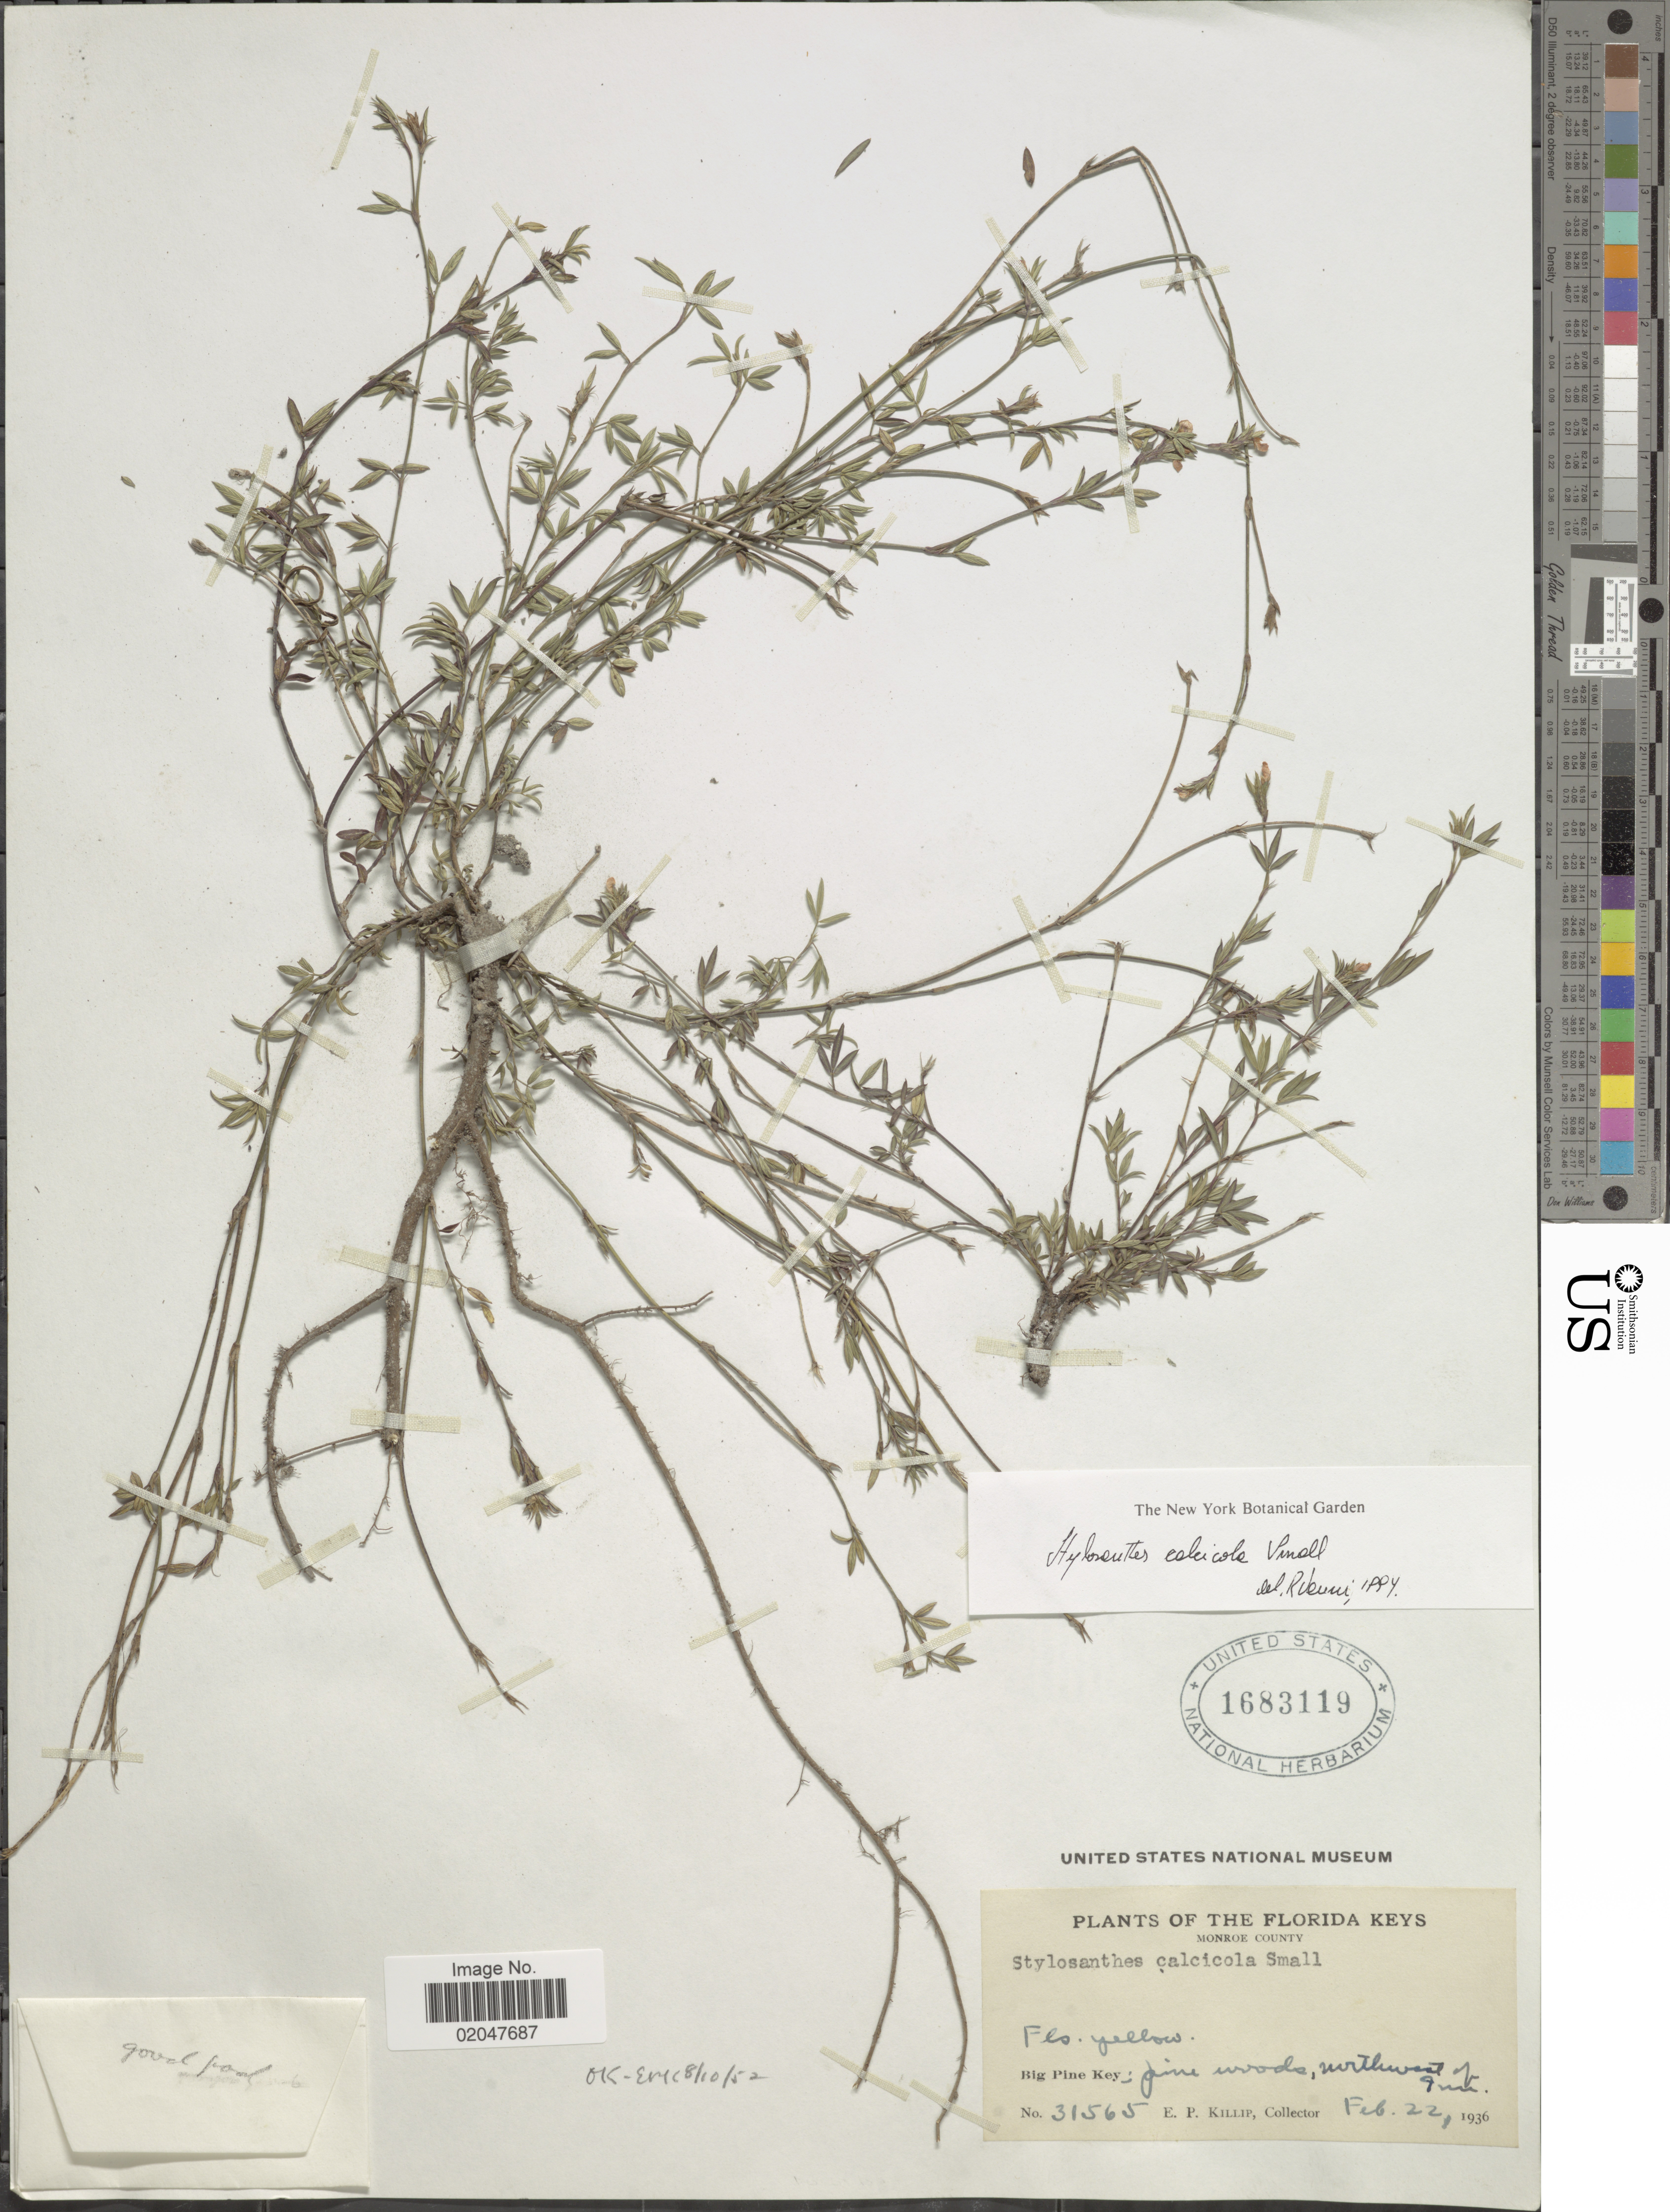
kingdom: Plantae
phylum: Tracheophyta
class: Magnoliopsida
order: Fabales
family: Fabaceae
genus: Stylosanthes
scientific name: Stylosanthes calcicola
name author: Small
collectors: E. P. Killip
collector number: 31565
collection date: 1936-02-22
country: United States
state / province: Florida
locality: Florida Keys, Monroe County, Big Pine Key, northwest of Inn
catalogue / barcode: US 1683119